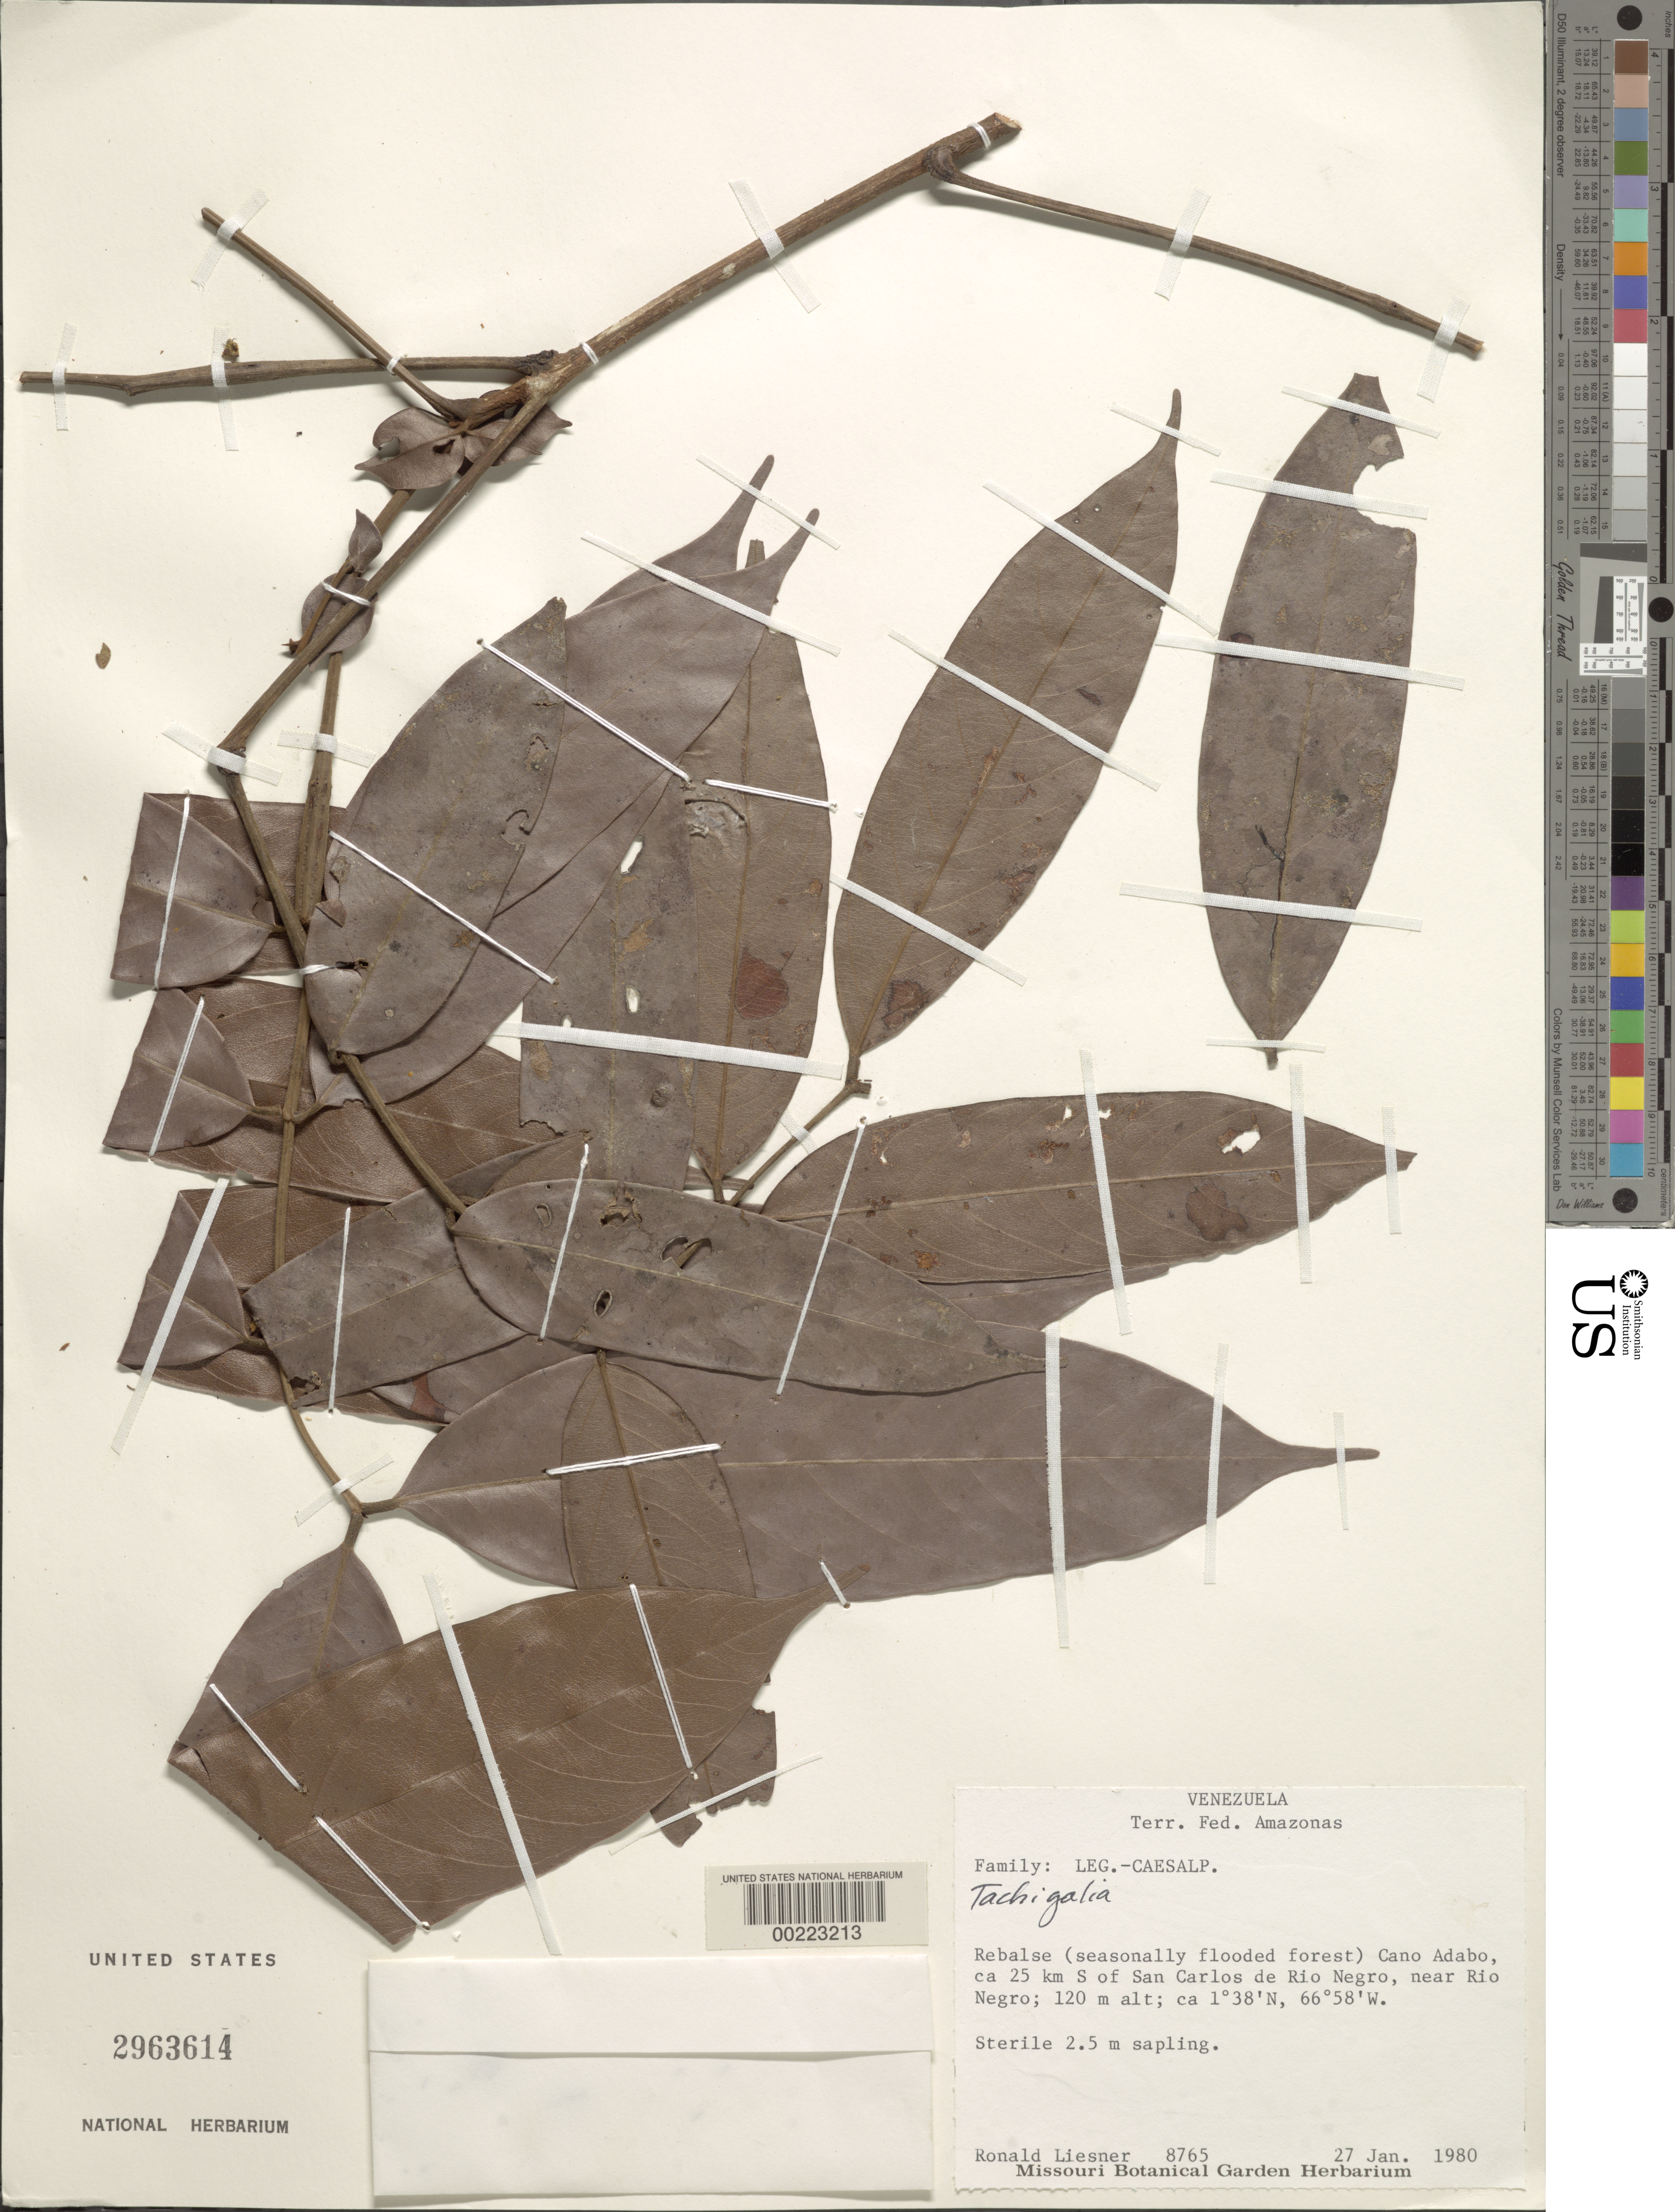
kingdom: Plantae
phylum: Tracheophyta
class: Magnoliopsida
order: Fabales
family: Fabaceae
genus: Tachigali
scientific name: Tachigali sp.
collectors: R. L. Liesner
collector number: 8765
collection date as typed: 27 Jan 1980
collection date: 1980-01-27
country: Venezuela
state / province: Amazonas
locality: Rebalse, cano adabo, ca 25 km s of san carlos de rio negro, near rio negro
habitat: Seasonally flooded forest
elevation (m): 180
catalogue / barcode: US 2963614